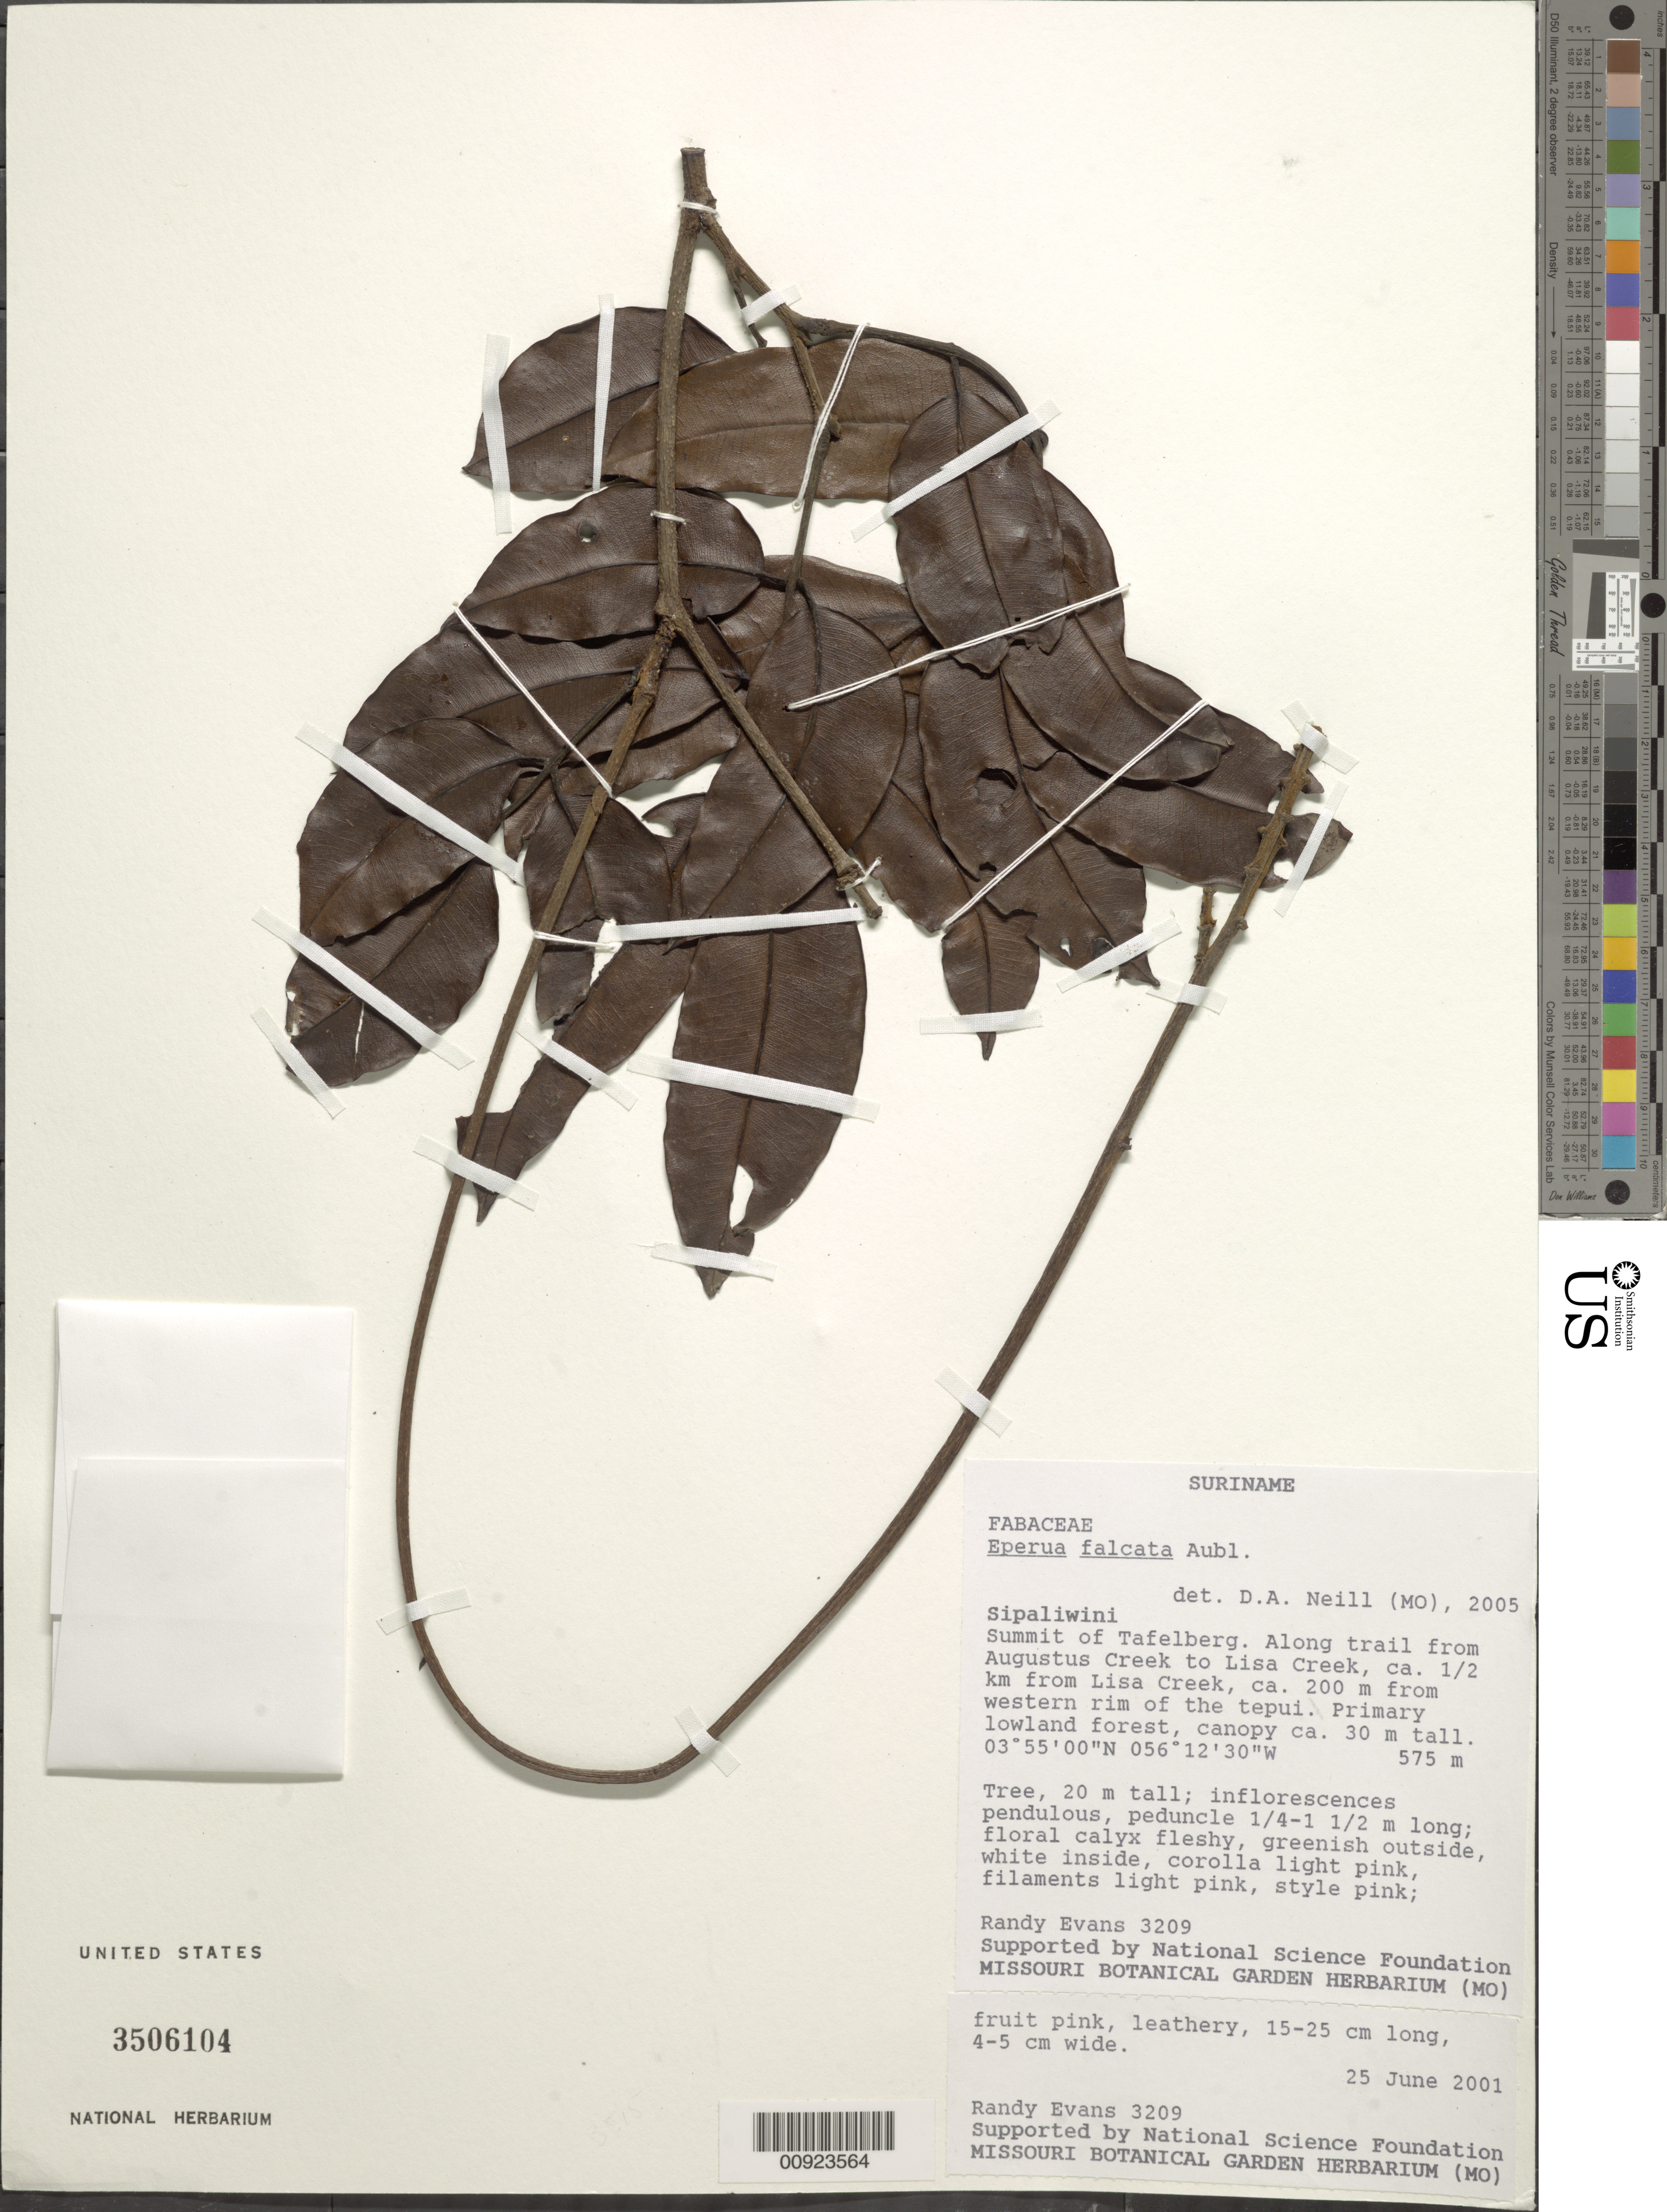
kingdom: Plantae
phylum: Tracheophyta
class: Magnoliopsida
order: Fabales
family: Fabaceae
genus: Eperua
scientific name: Eperua falcata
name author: Aubl.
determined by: Neill, David Alan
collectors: R. Evans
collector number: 3209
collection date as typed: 25-Jun-01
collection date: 2001-06-25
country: Suriname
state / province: Sipaliwini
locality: Tafelberg (Table Mountain), summit, trail from Augustus Creek to Lisa Creek, ca. 0.5 km from Lisa Creek, ca. 200 m from western rim of tepuí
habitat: Primary lowland forest, canopy open, ca. 30m tall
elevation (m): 575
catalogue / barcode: US 3506104